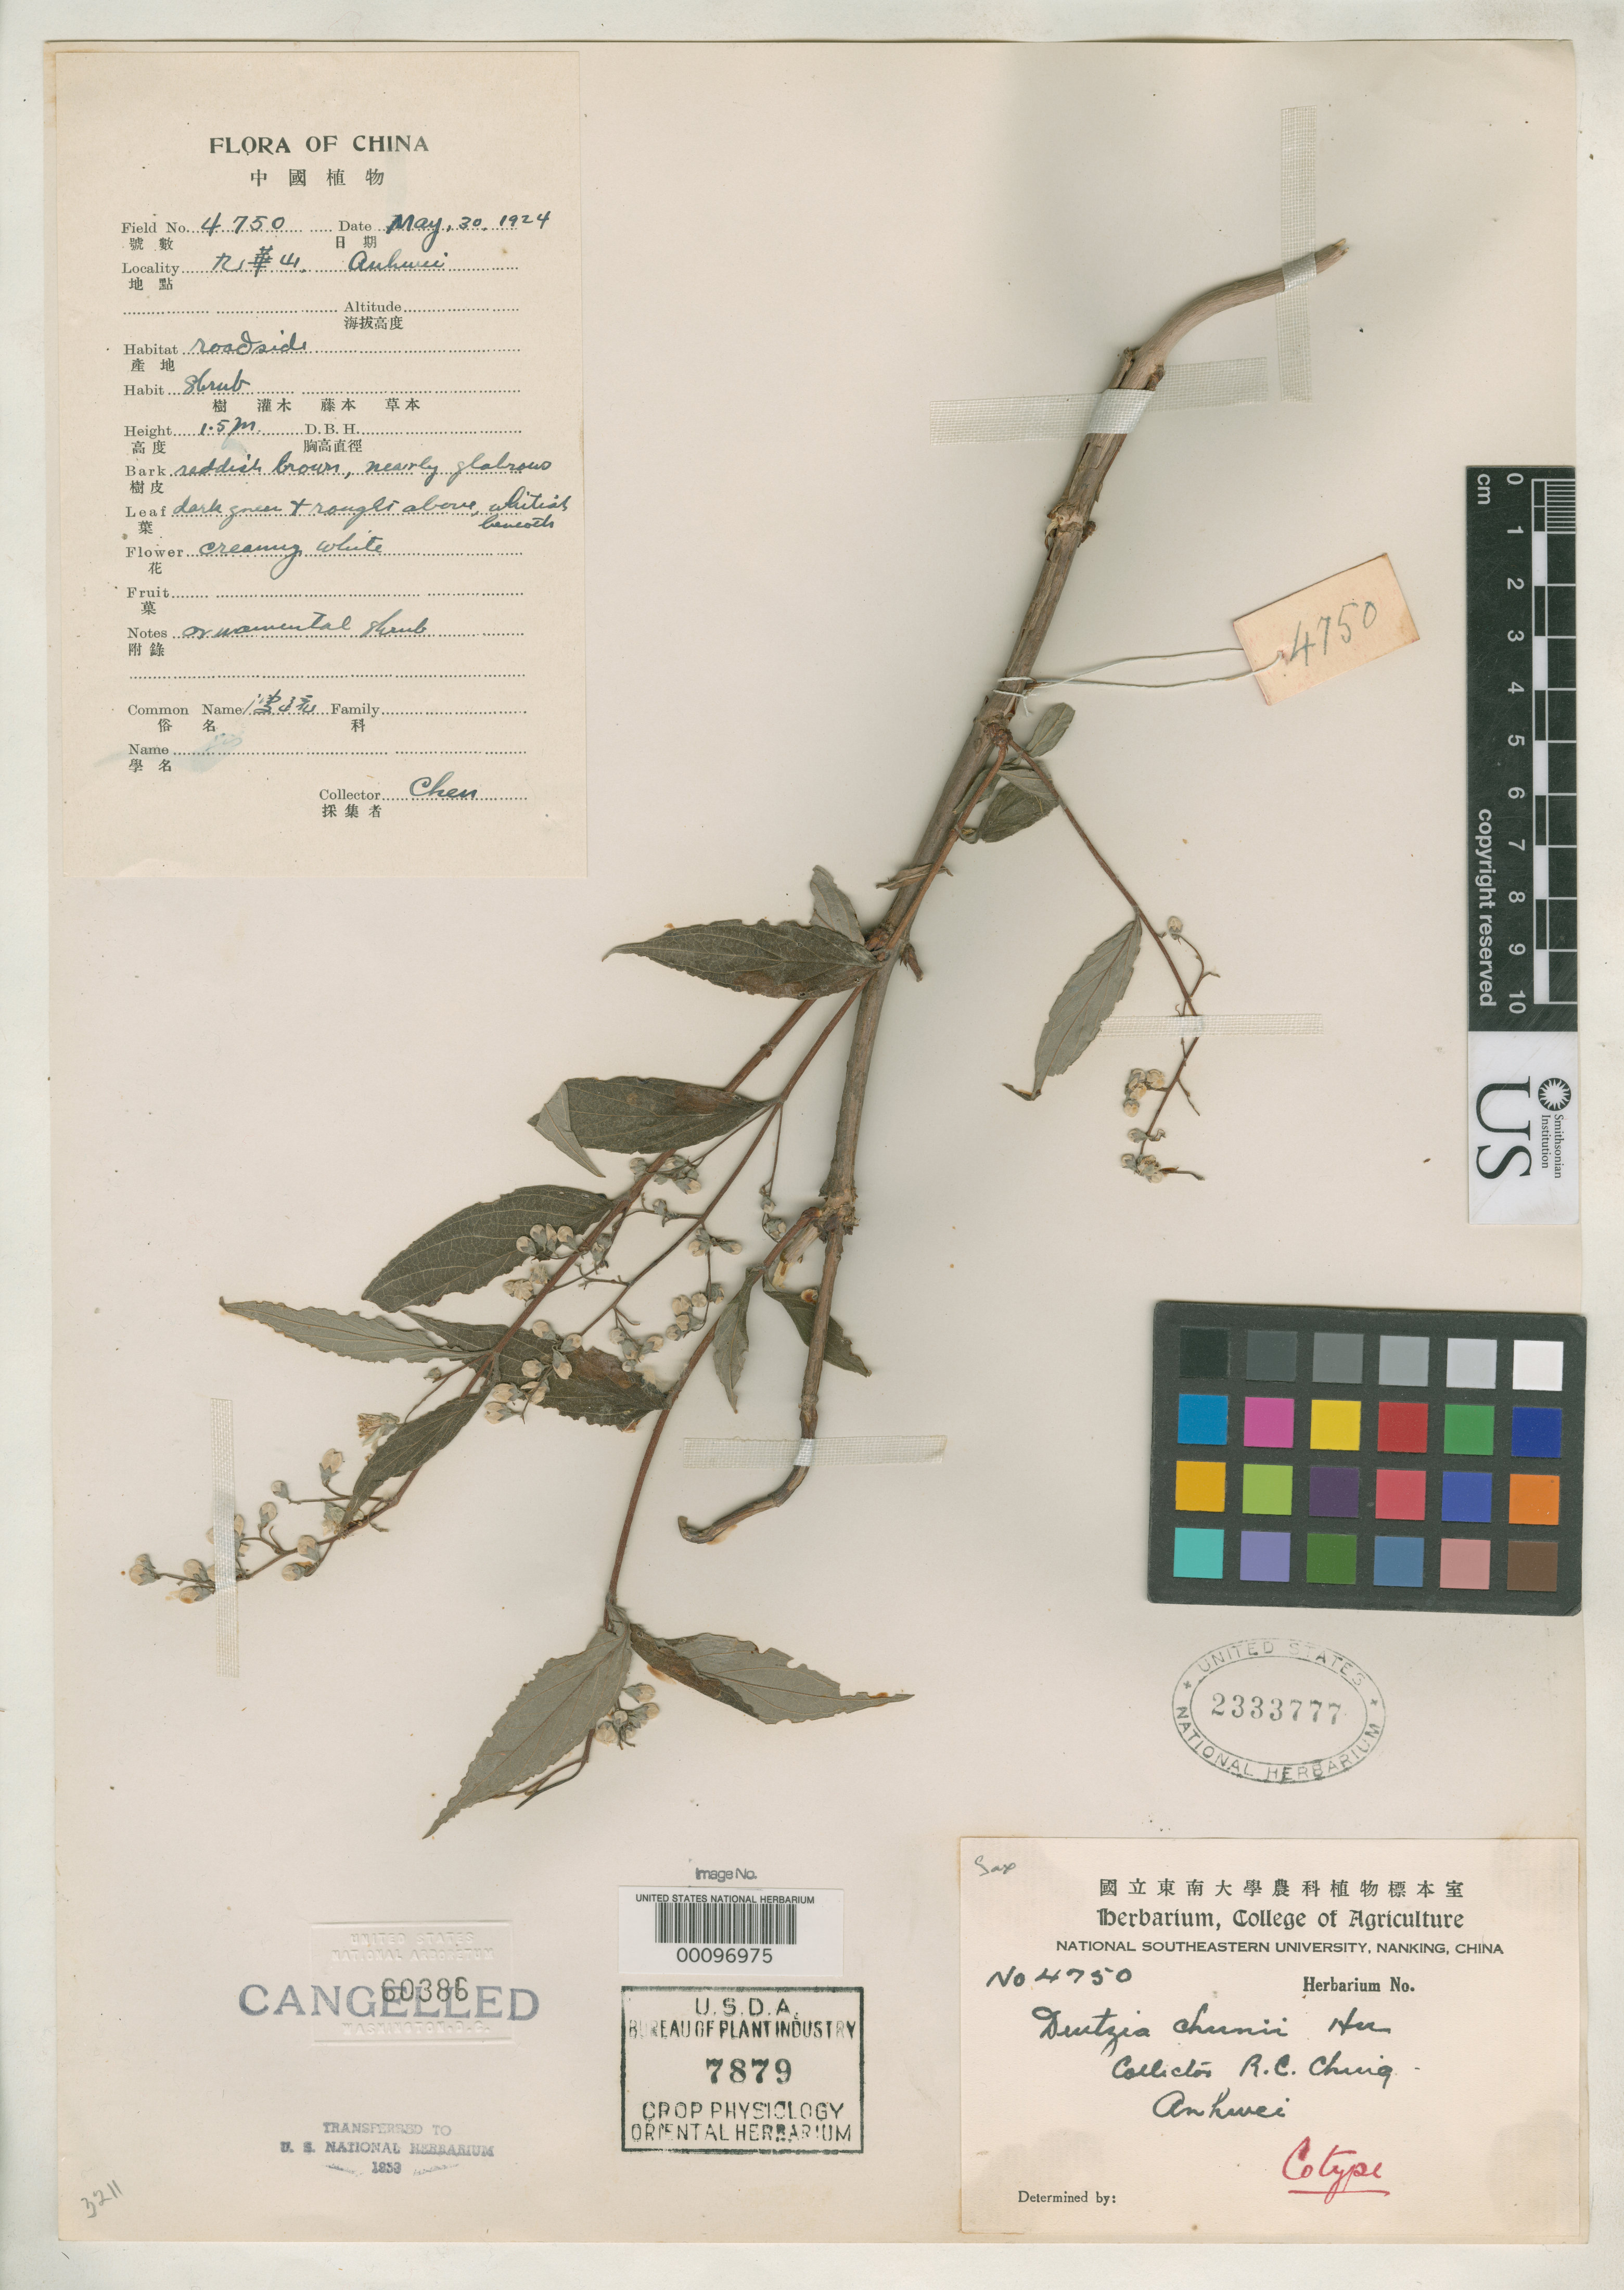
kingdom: Plantae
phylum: Tracheophyta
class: Magnoliopsida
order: Cornales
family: Hydrangeaceae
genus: Deutzia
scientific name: Deutzia chunii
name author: Hu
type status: Isotype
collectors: R. C. Ching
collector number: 4750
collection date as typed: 30 May 1924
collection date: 1924-05-30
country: China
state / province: Anhui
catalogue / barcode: US 2333777